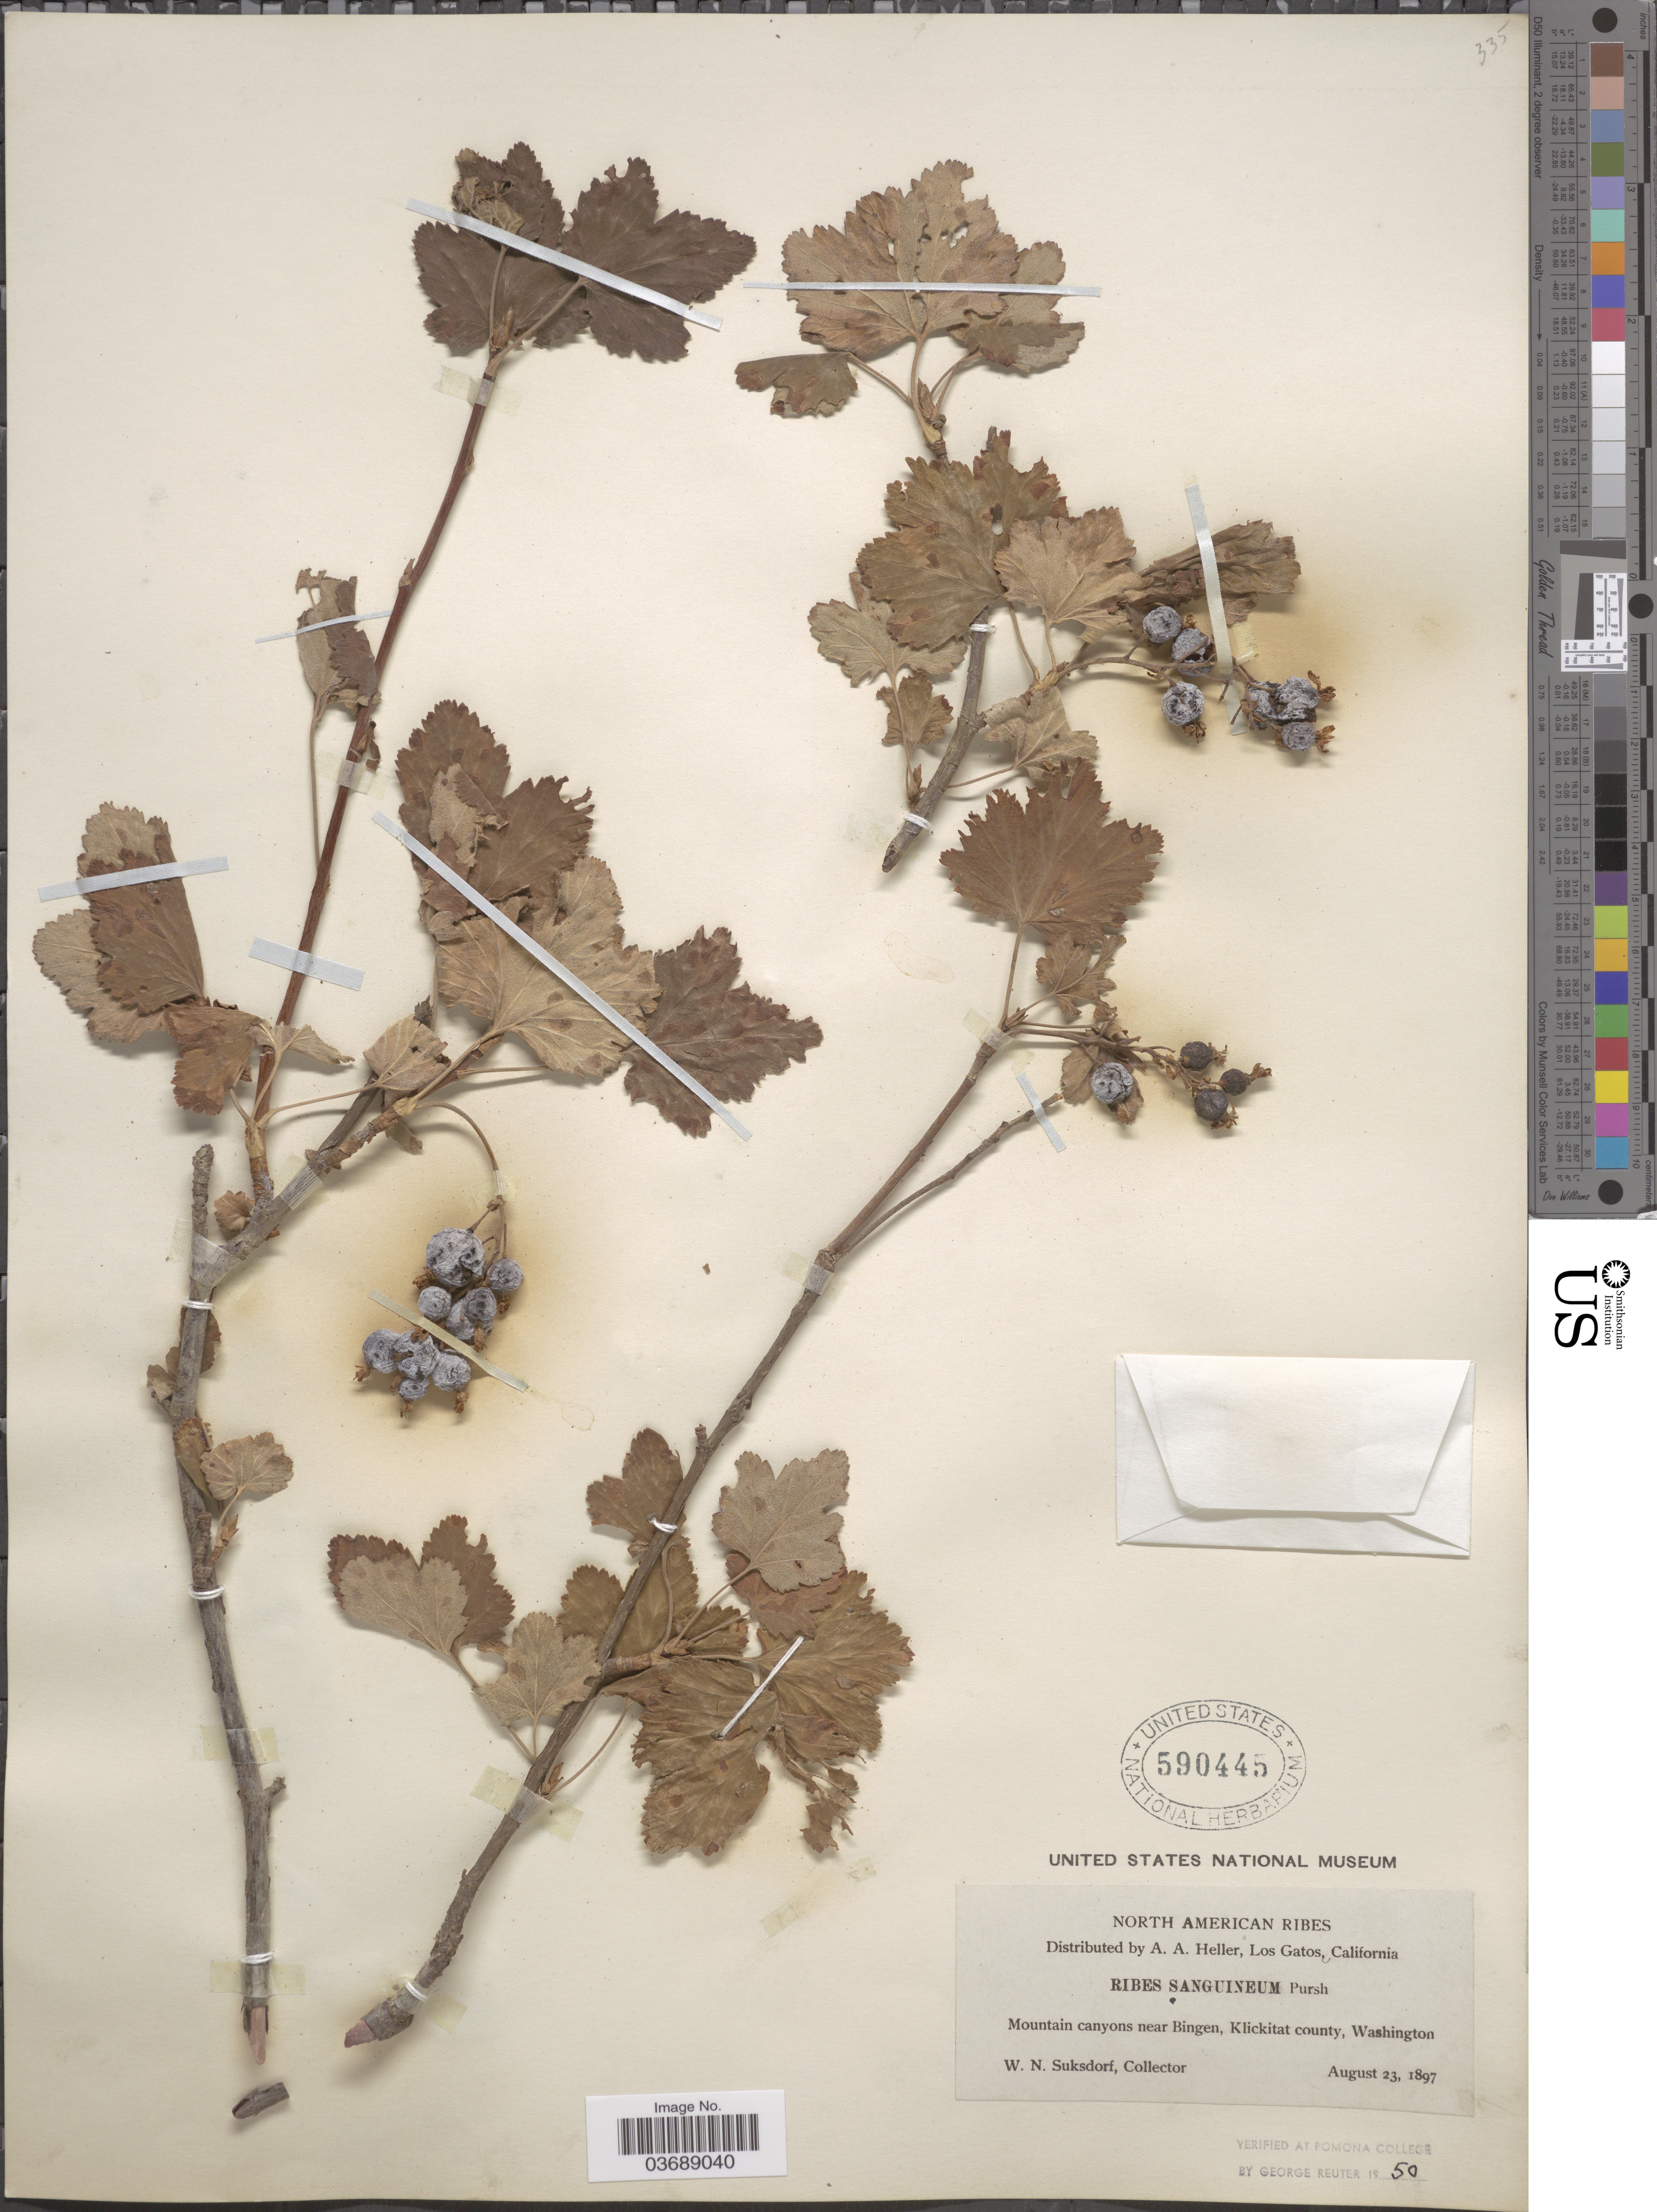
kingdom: Plantae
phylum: Tracheophyta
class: Magnoliopsida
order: Saxifragales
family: Grossulariaceae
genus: Ribes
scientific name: Ribes sanguineum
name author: Pursh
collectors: W. N. Suksdorf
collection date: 1897-08-23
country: United States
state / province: Washington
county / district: Klickitat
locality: Mountain canyons near Bingen, Klickitat county.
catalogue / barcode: US 590445